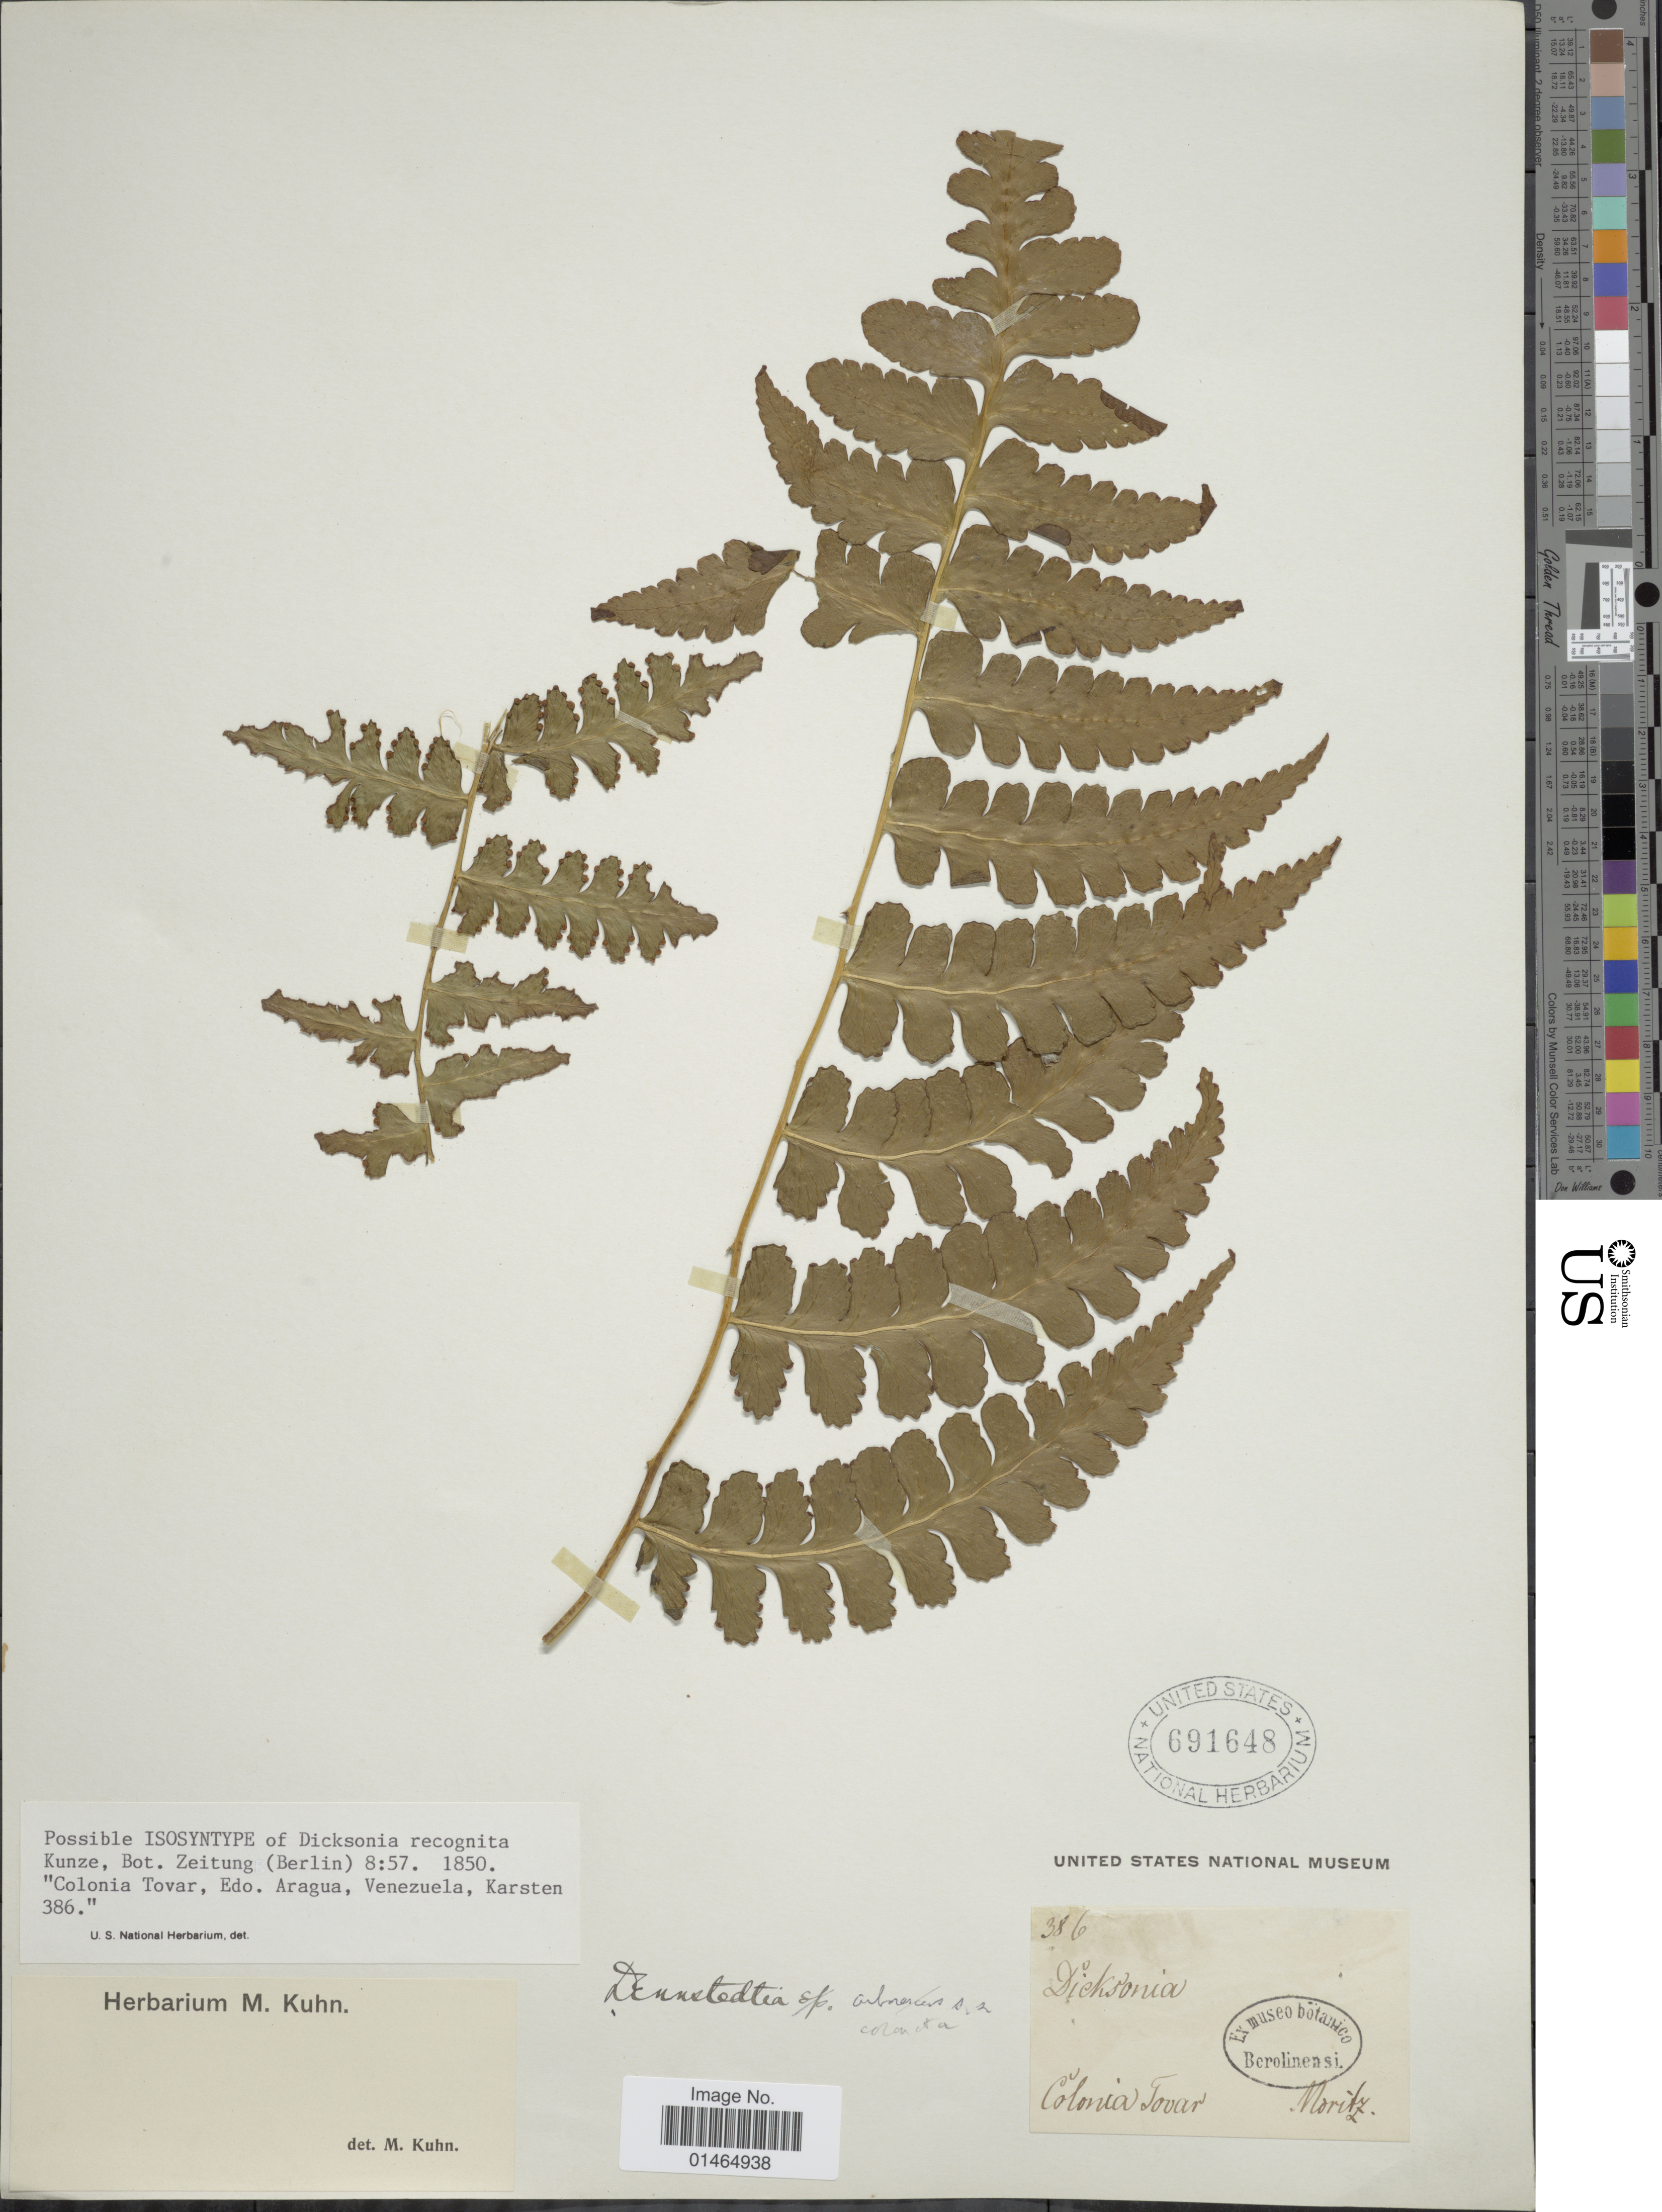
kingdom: Plantae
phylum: Tracheophyta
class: Polypodiopsida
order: Polypodiales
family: Dennstaedtiaceae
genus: Dennstaedtia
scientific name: Dennstaedtia obtusifolia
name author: (Willd.) T. Moore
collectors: Moritz, --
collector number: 386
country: Venezuela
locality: Colonia Tovar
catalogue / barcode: US 691648